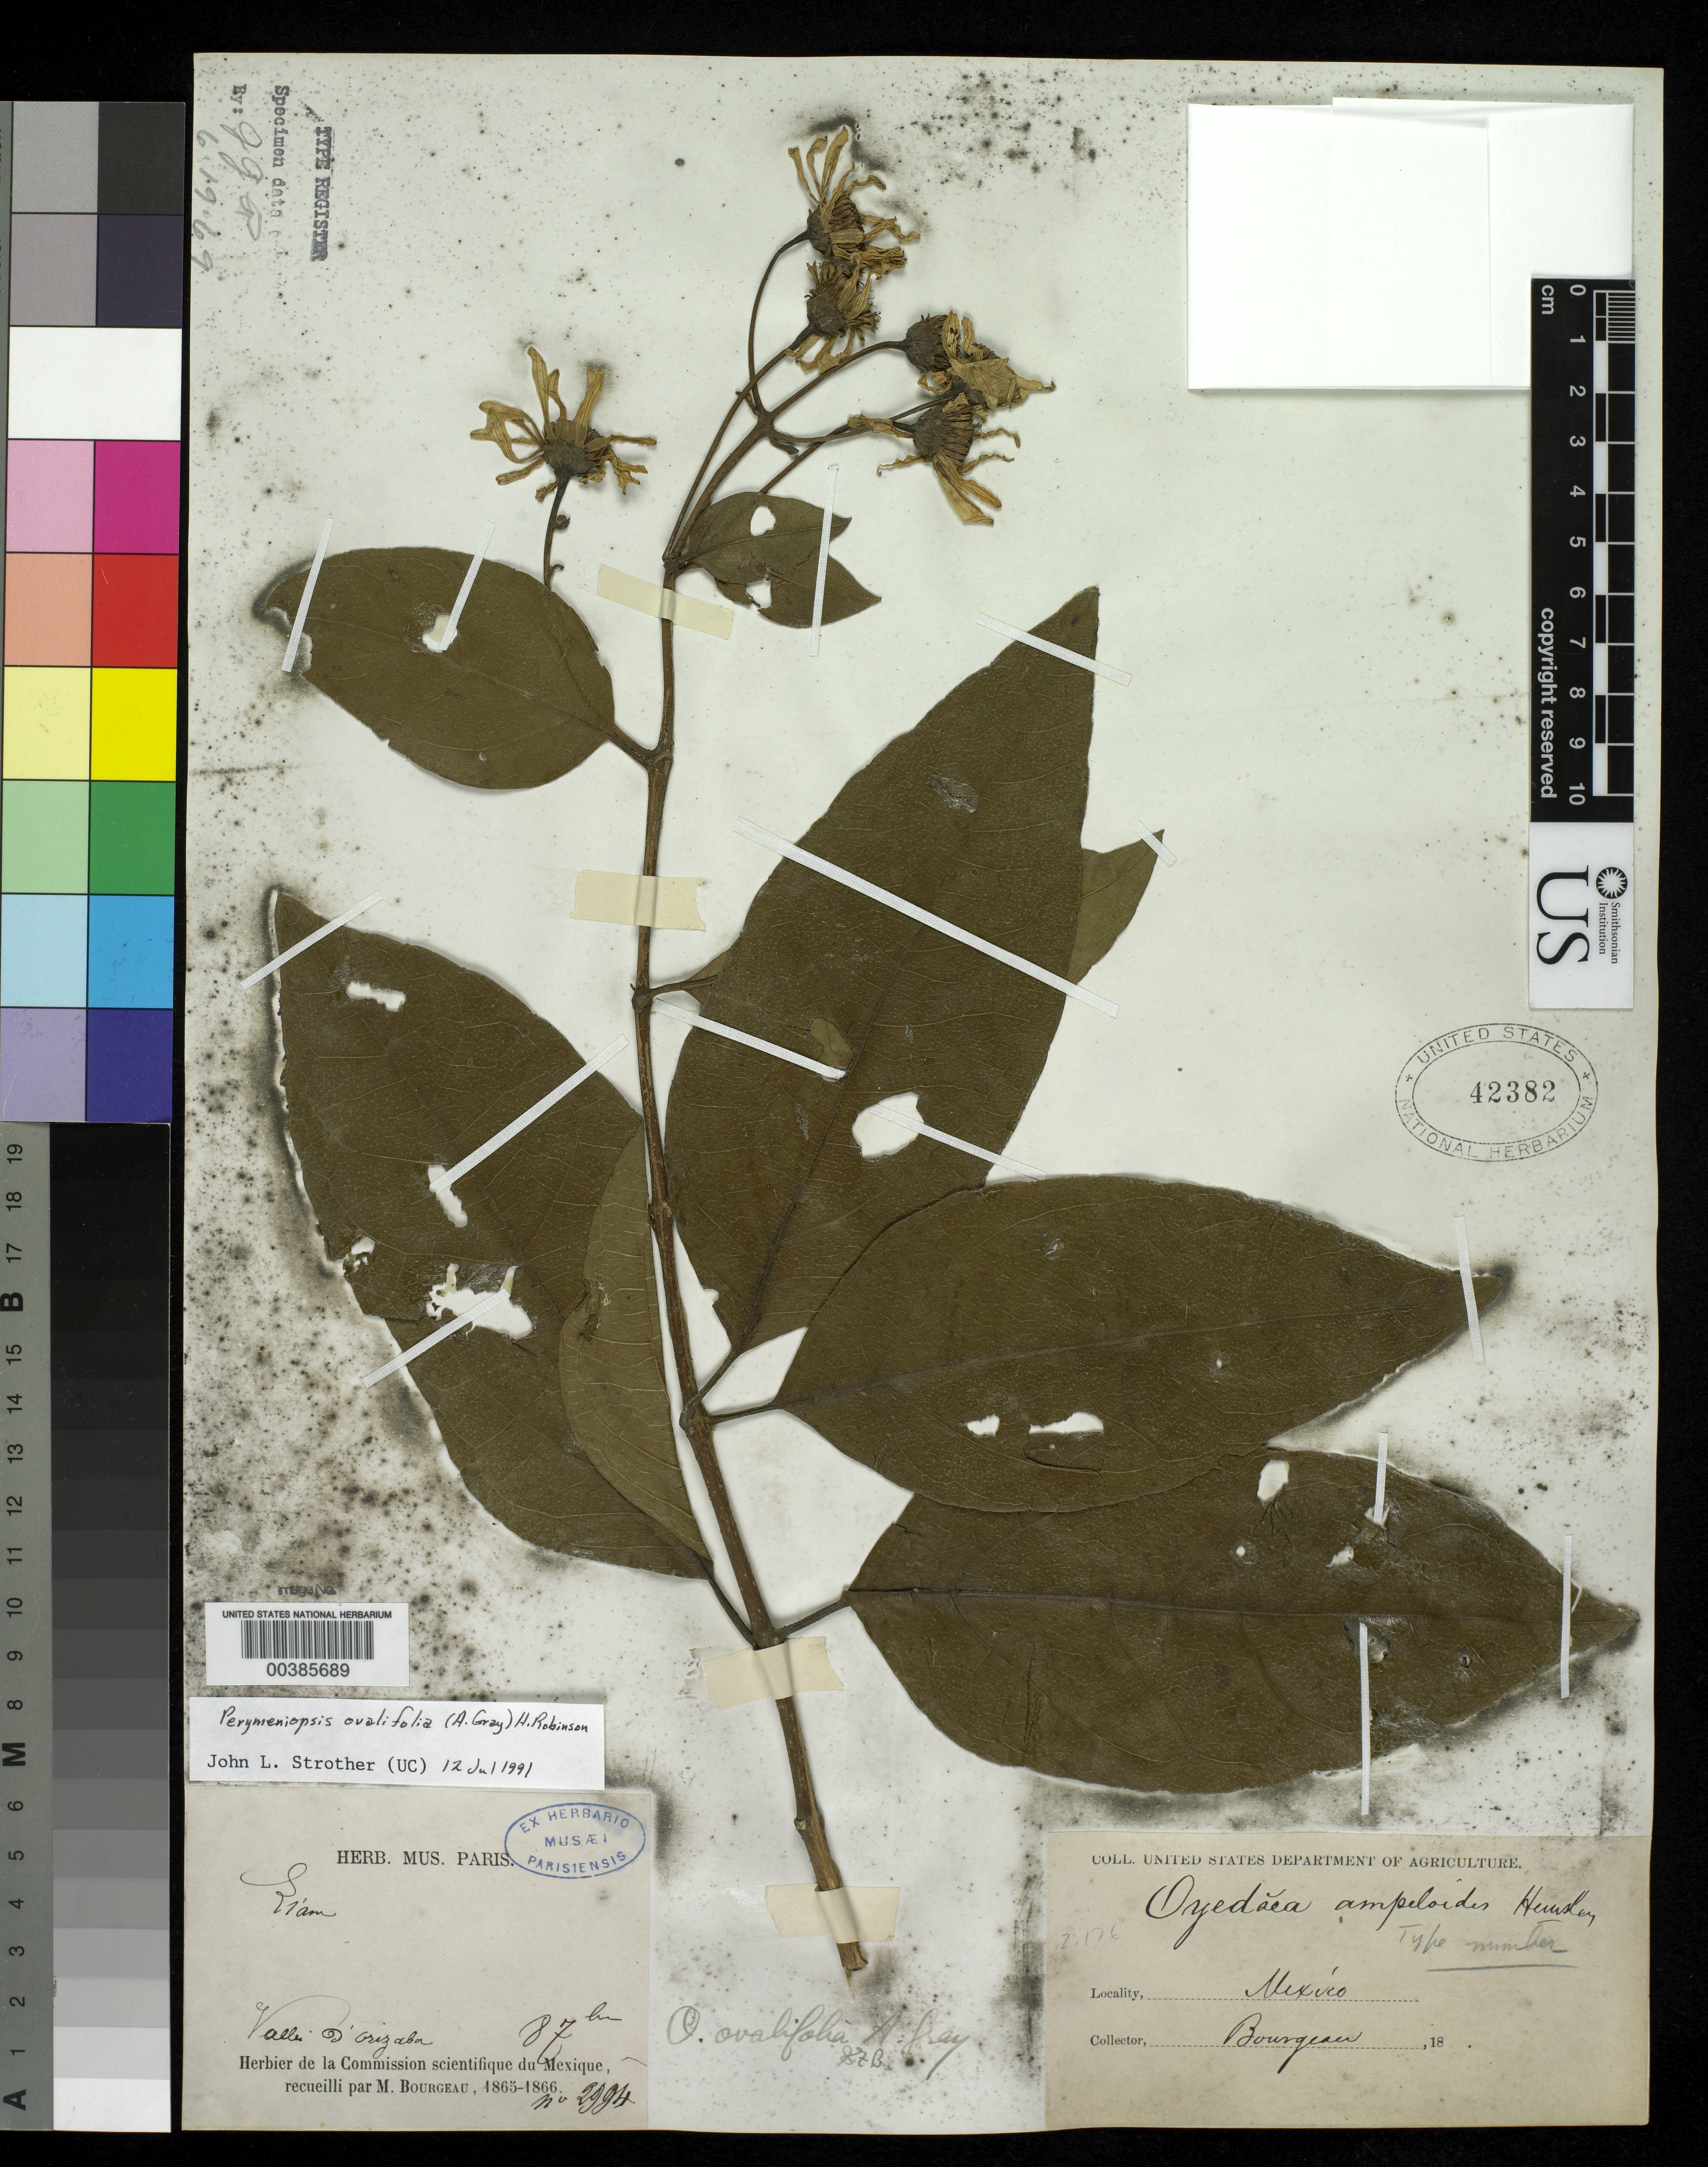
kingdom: Plantae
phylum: Tracheophyta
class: Magnoliopsida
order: Asterales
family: Asteraceae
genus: Oyedaea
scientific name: Oyedaea ampeloides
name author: Hemsl.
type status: Isotype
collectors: E. Bourgeau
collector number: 2994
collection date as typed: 1865 to -- --- 1866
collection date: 1865/1866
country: Mexico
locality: Valley of Orizaba.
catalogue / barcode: US 42382